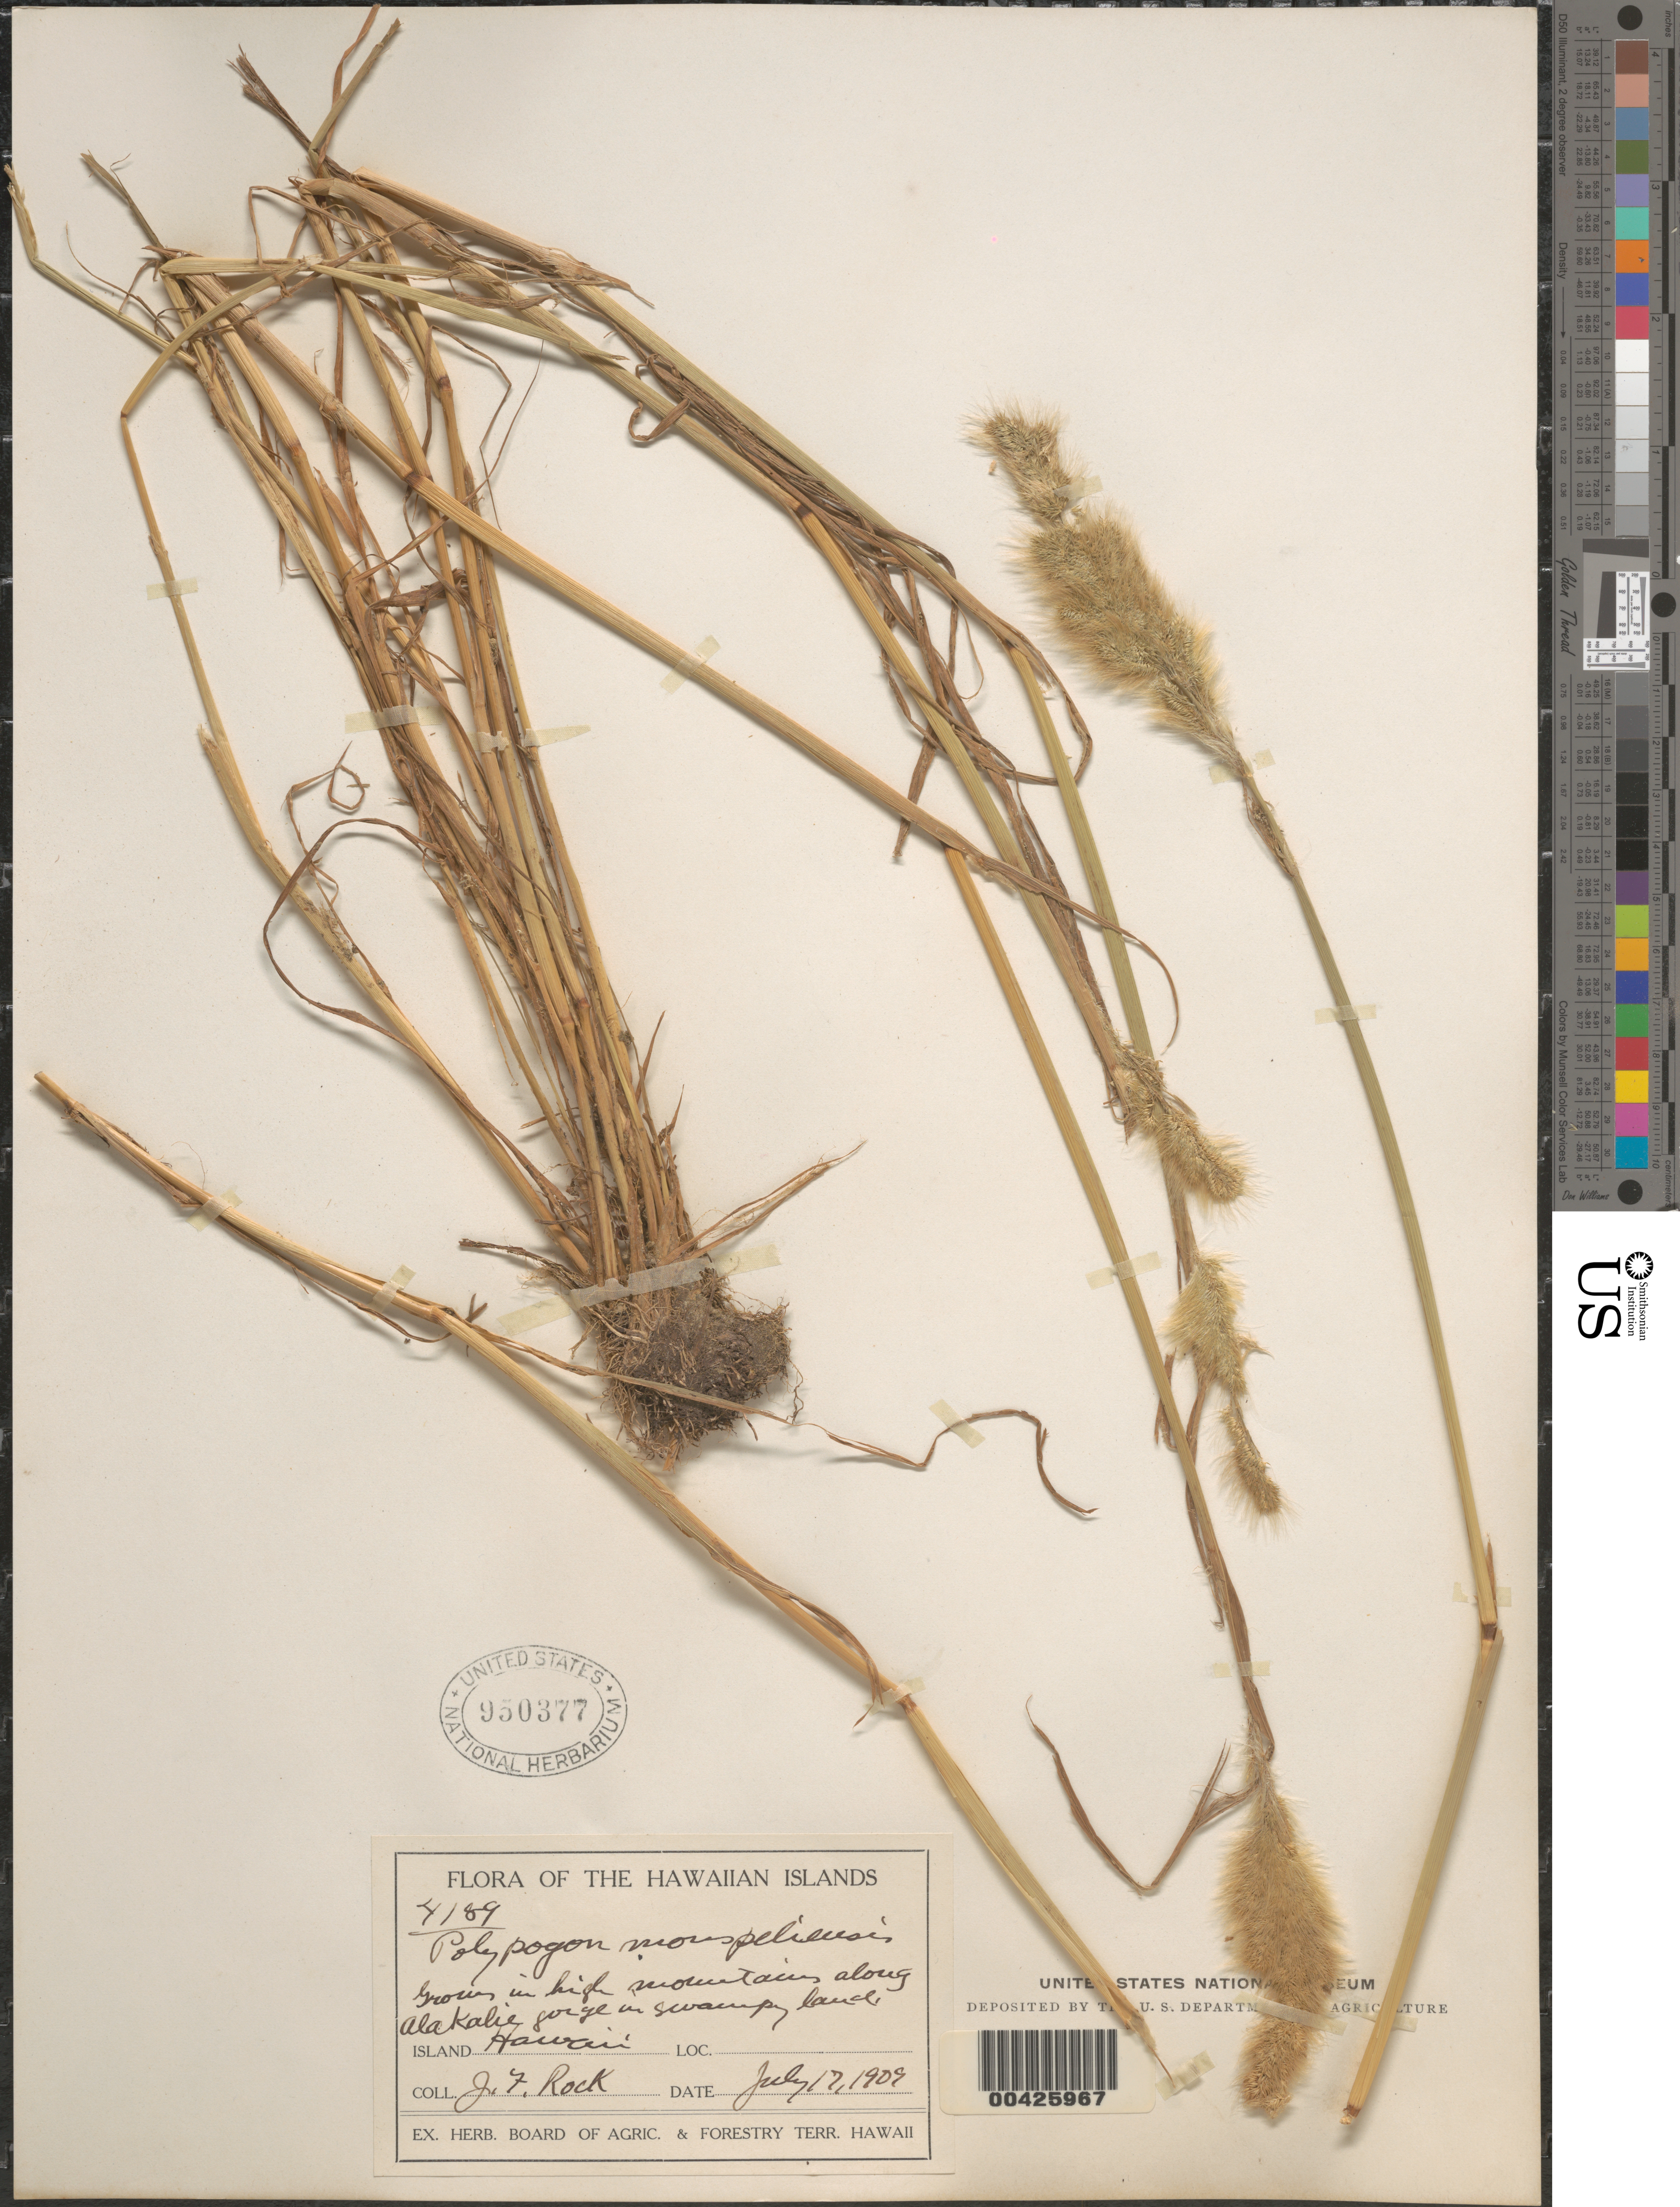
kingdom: Plantae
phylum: Tracheophyta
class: Liliopsida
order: Poales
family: Poaceae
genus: Polypogon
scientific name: Polypogon monspeliensis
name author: (L.) Desf.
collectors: J. F. Rock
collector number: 4189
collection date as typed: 17 Jul 1909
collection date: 1909-07-17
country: United States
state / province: Hawaii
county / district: Hawaii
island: Hawaii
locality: In high mountains along Alakalie gorge in swamp land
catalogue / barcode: US 950377